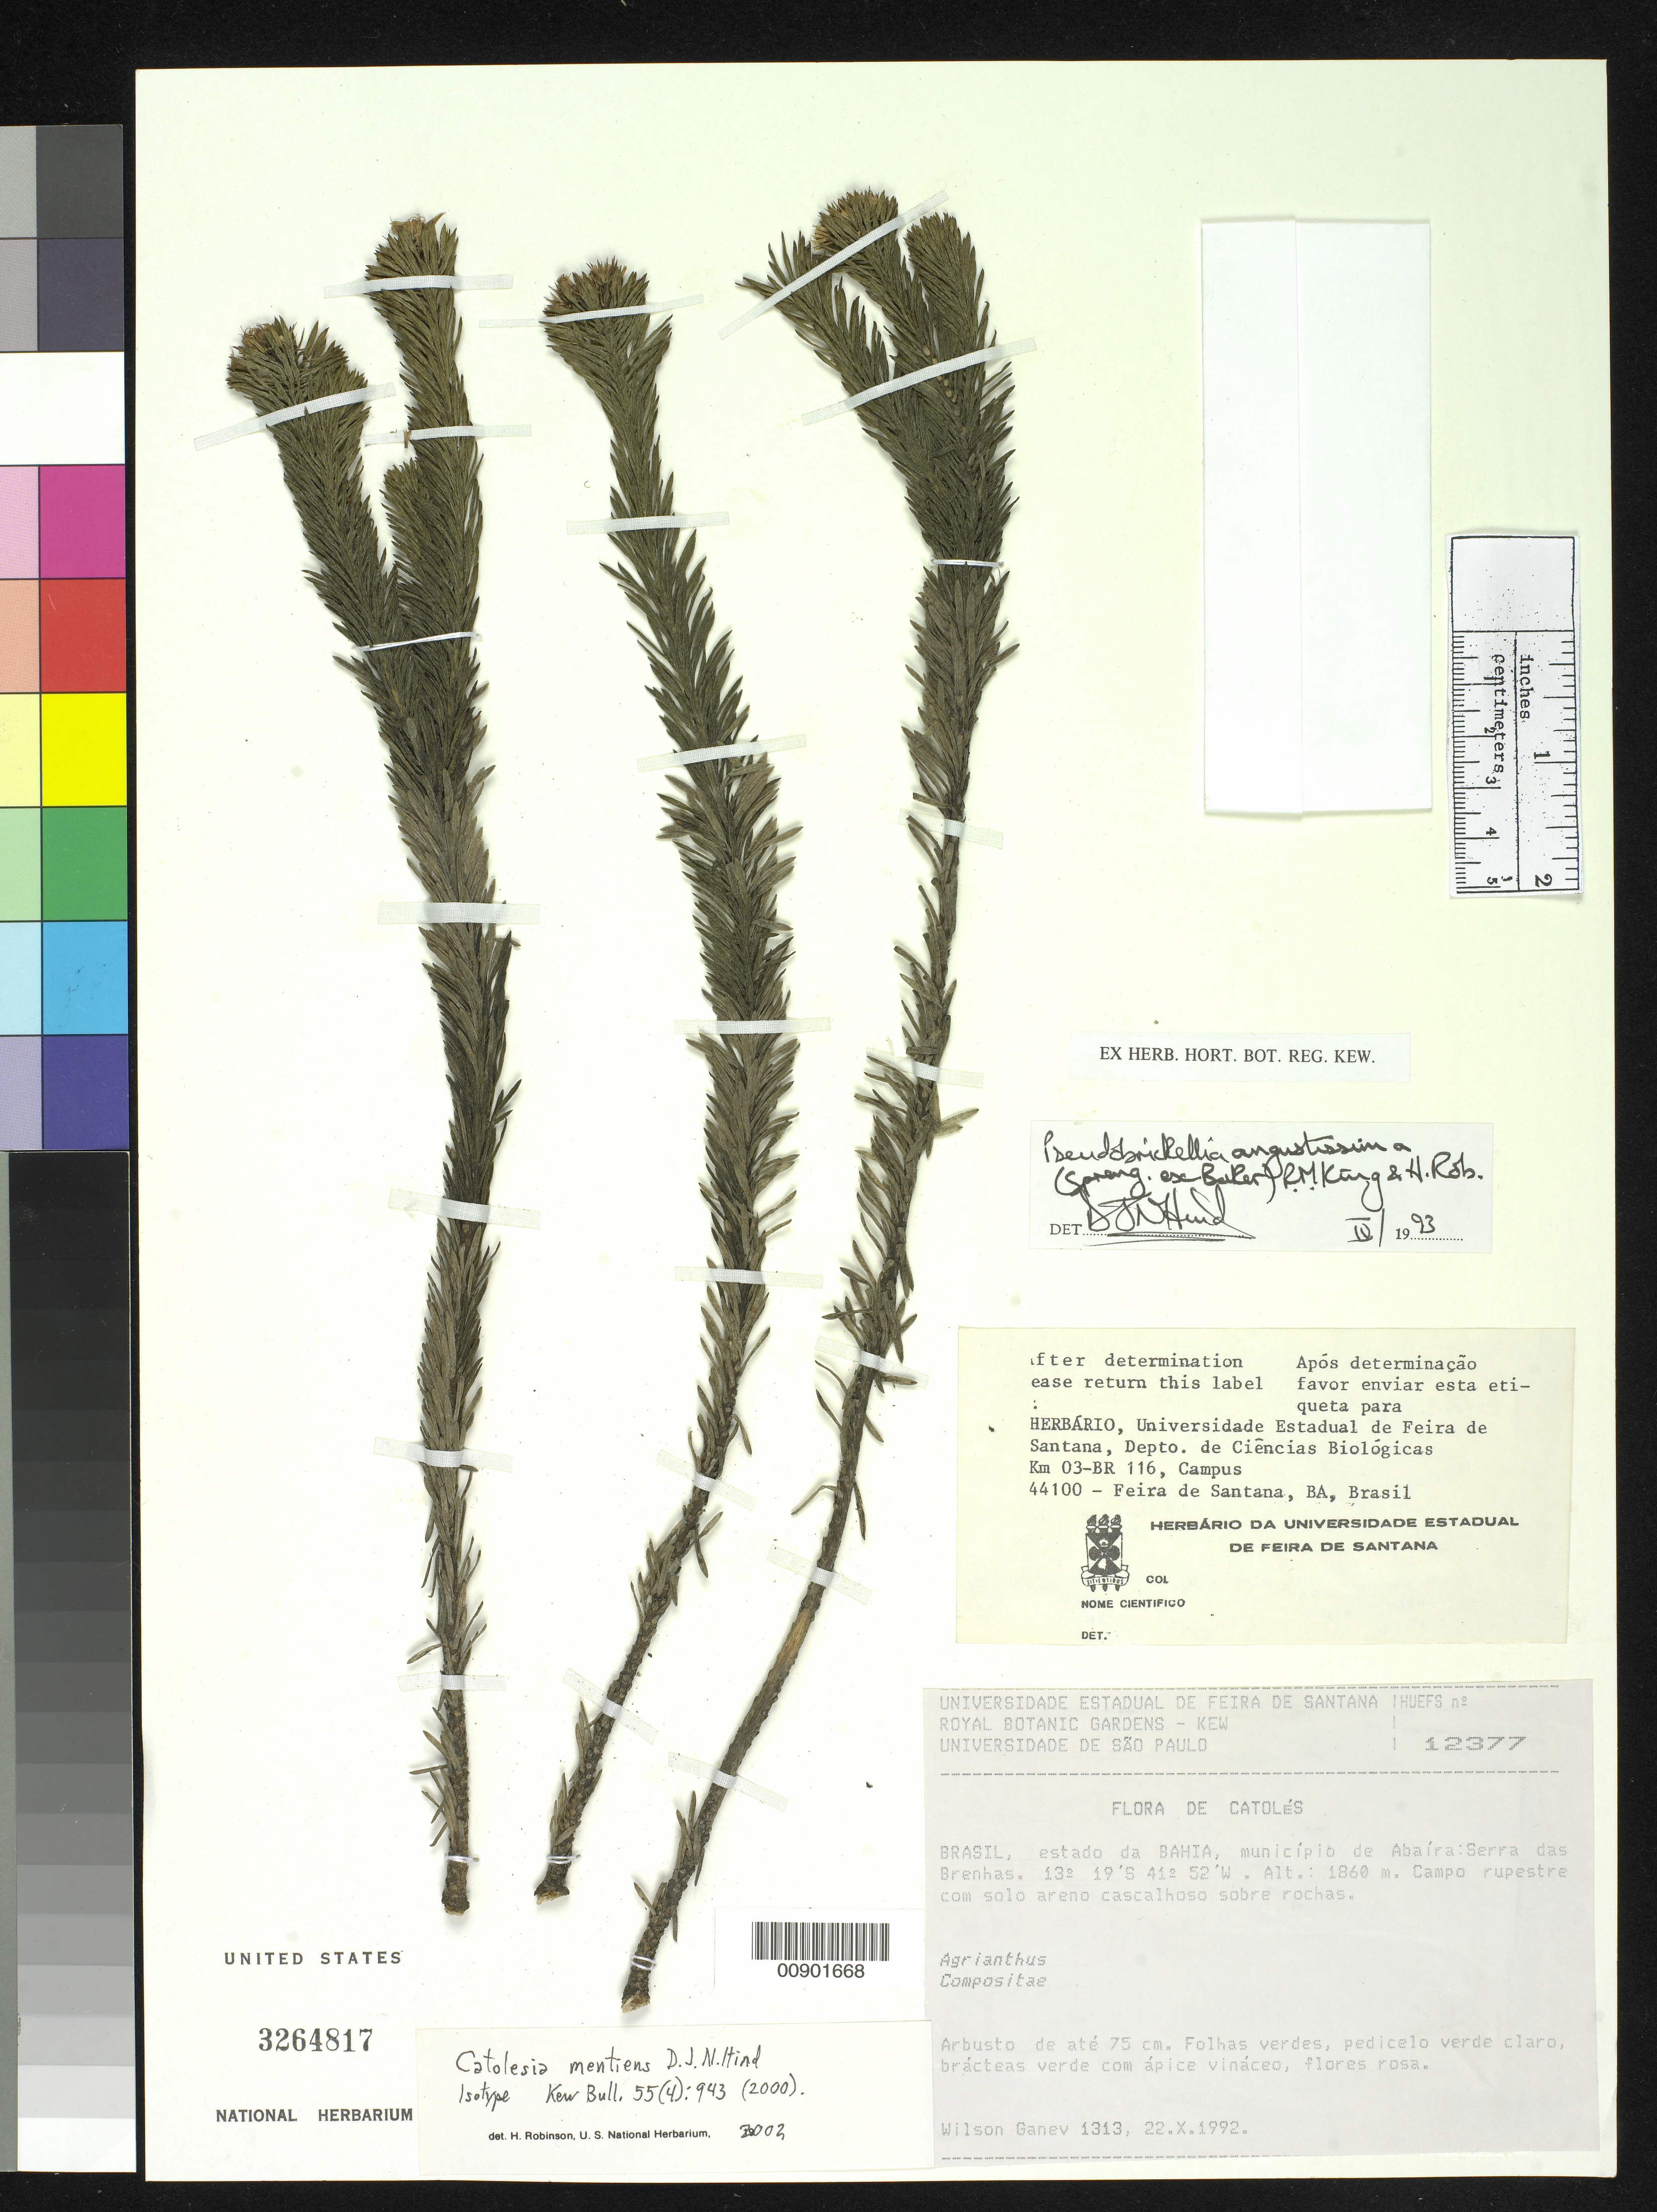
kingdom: Plantae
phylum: Tracheophyta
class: Magnoliopsida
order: Asterales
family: Asteraceae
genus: Catolesia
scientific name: Catolesia mentiens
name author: D.J.N. Hind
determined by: Robinson, Harold E., (US)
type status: Isotype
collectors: W. Ganev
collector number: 1313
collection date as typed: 22 Oct 1992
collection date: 1992-10-22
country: Brazil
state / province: Bahia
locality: Brasil, estado da Bahia, município de Abaíra: Serra das Brenhas.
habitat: Campo rupestre com solo areno cascalhoso sobre rochas.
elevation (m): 1860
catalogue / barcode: US 3264817